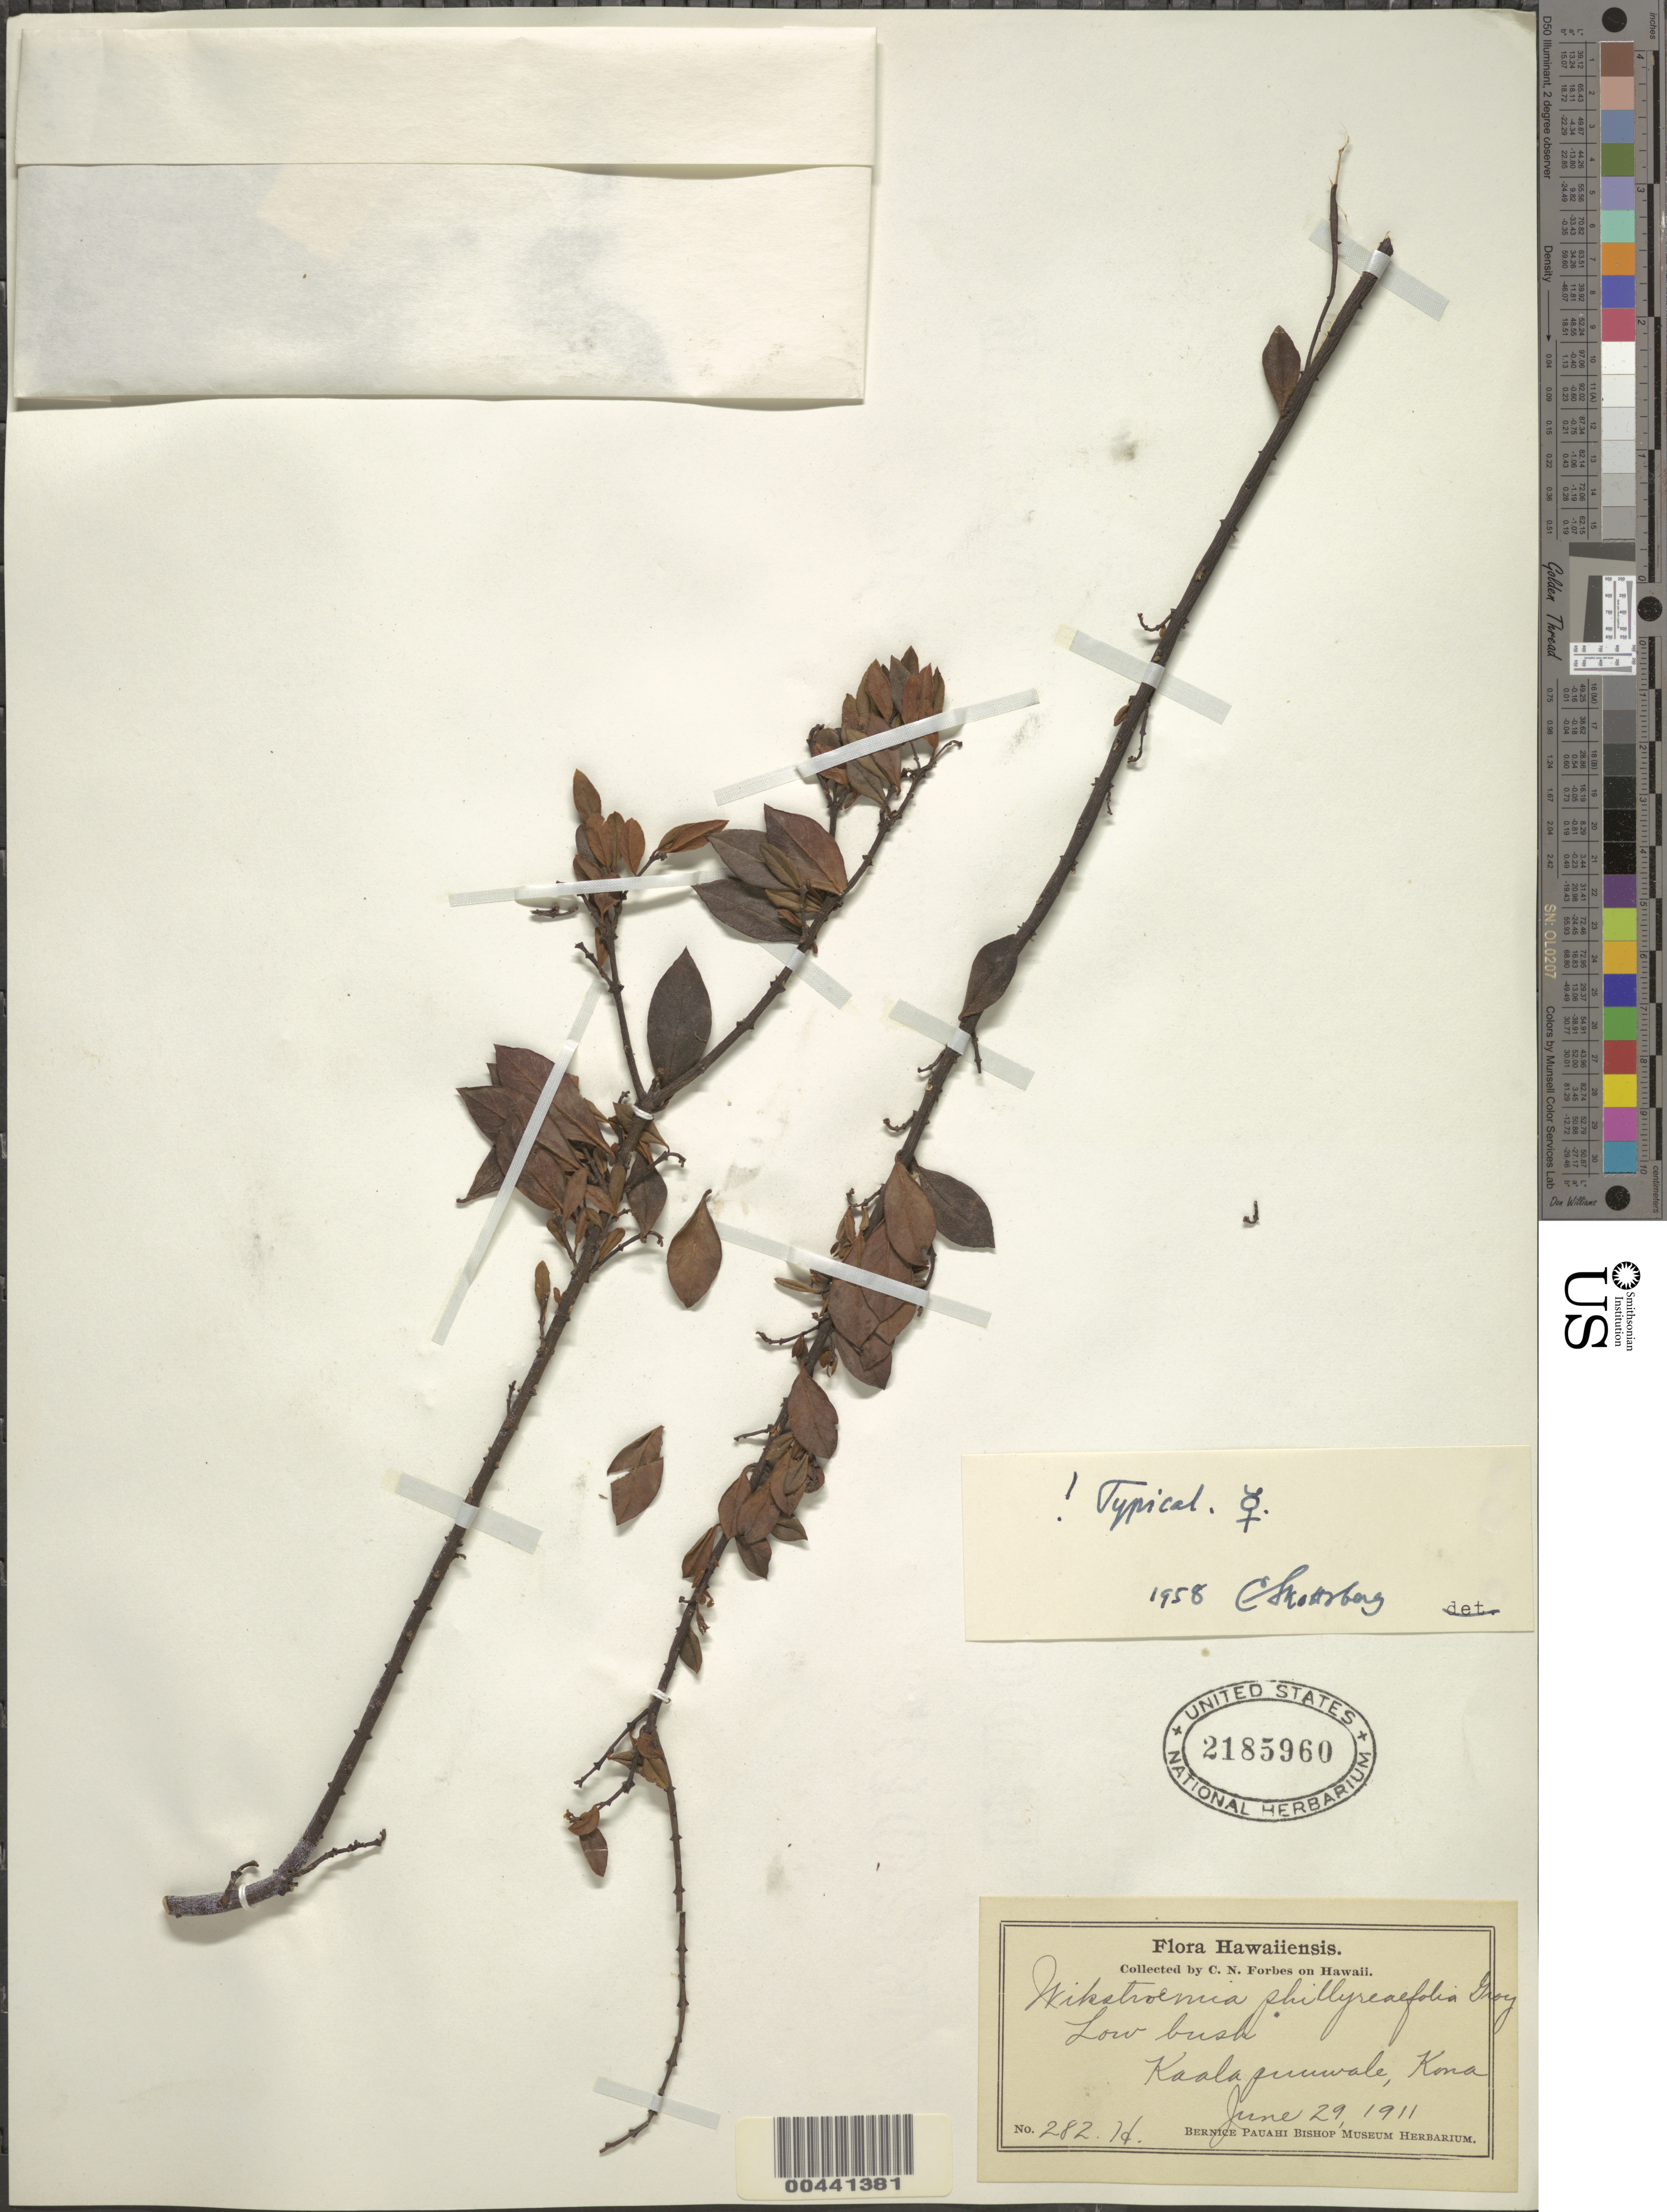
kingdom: Plantae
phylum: Tracheophyta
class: Magnoliopsida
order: Malvales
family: Thymelaeaceae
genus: Wikstroemia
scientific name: Wikstroemia phillyreifolia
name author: A. Gray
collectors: C. N. Forbes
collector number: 282.H.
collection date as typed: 29 Jun 1911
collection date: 1911-06-29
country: United States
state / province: Hawaii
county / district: Hawaii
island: Hawaii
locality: Kaala puuwale, Kona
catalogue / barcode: US 2185960